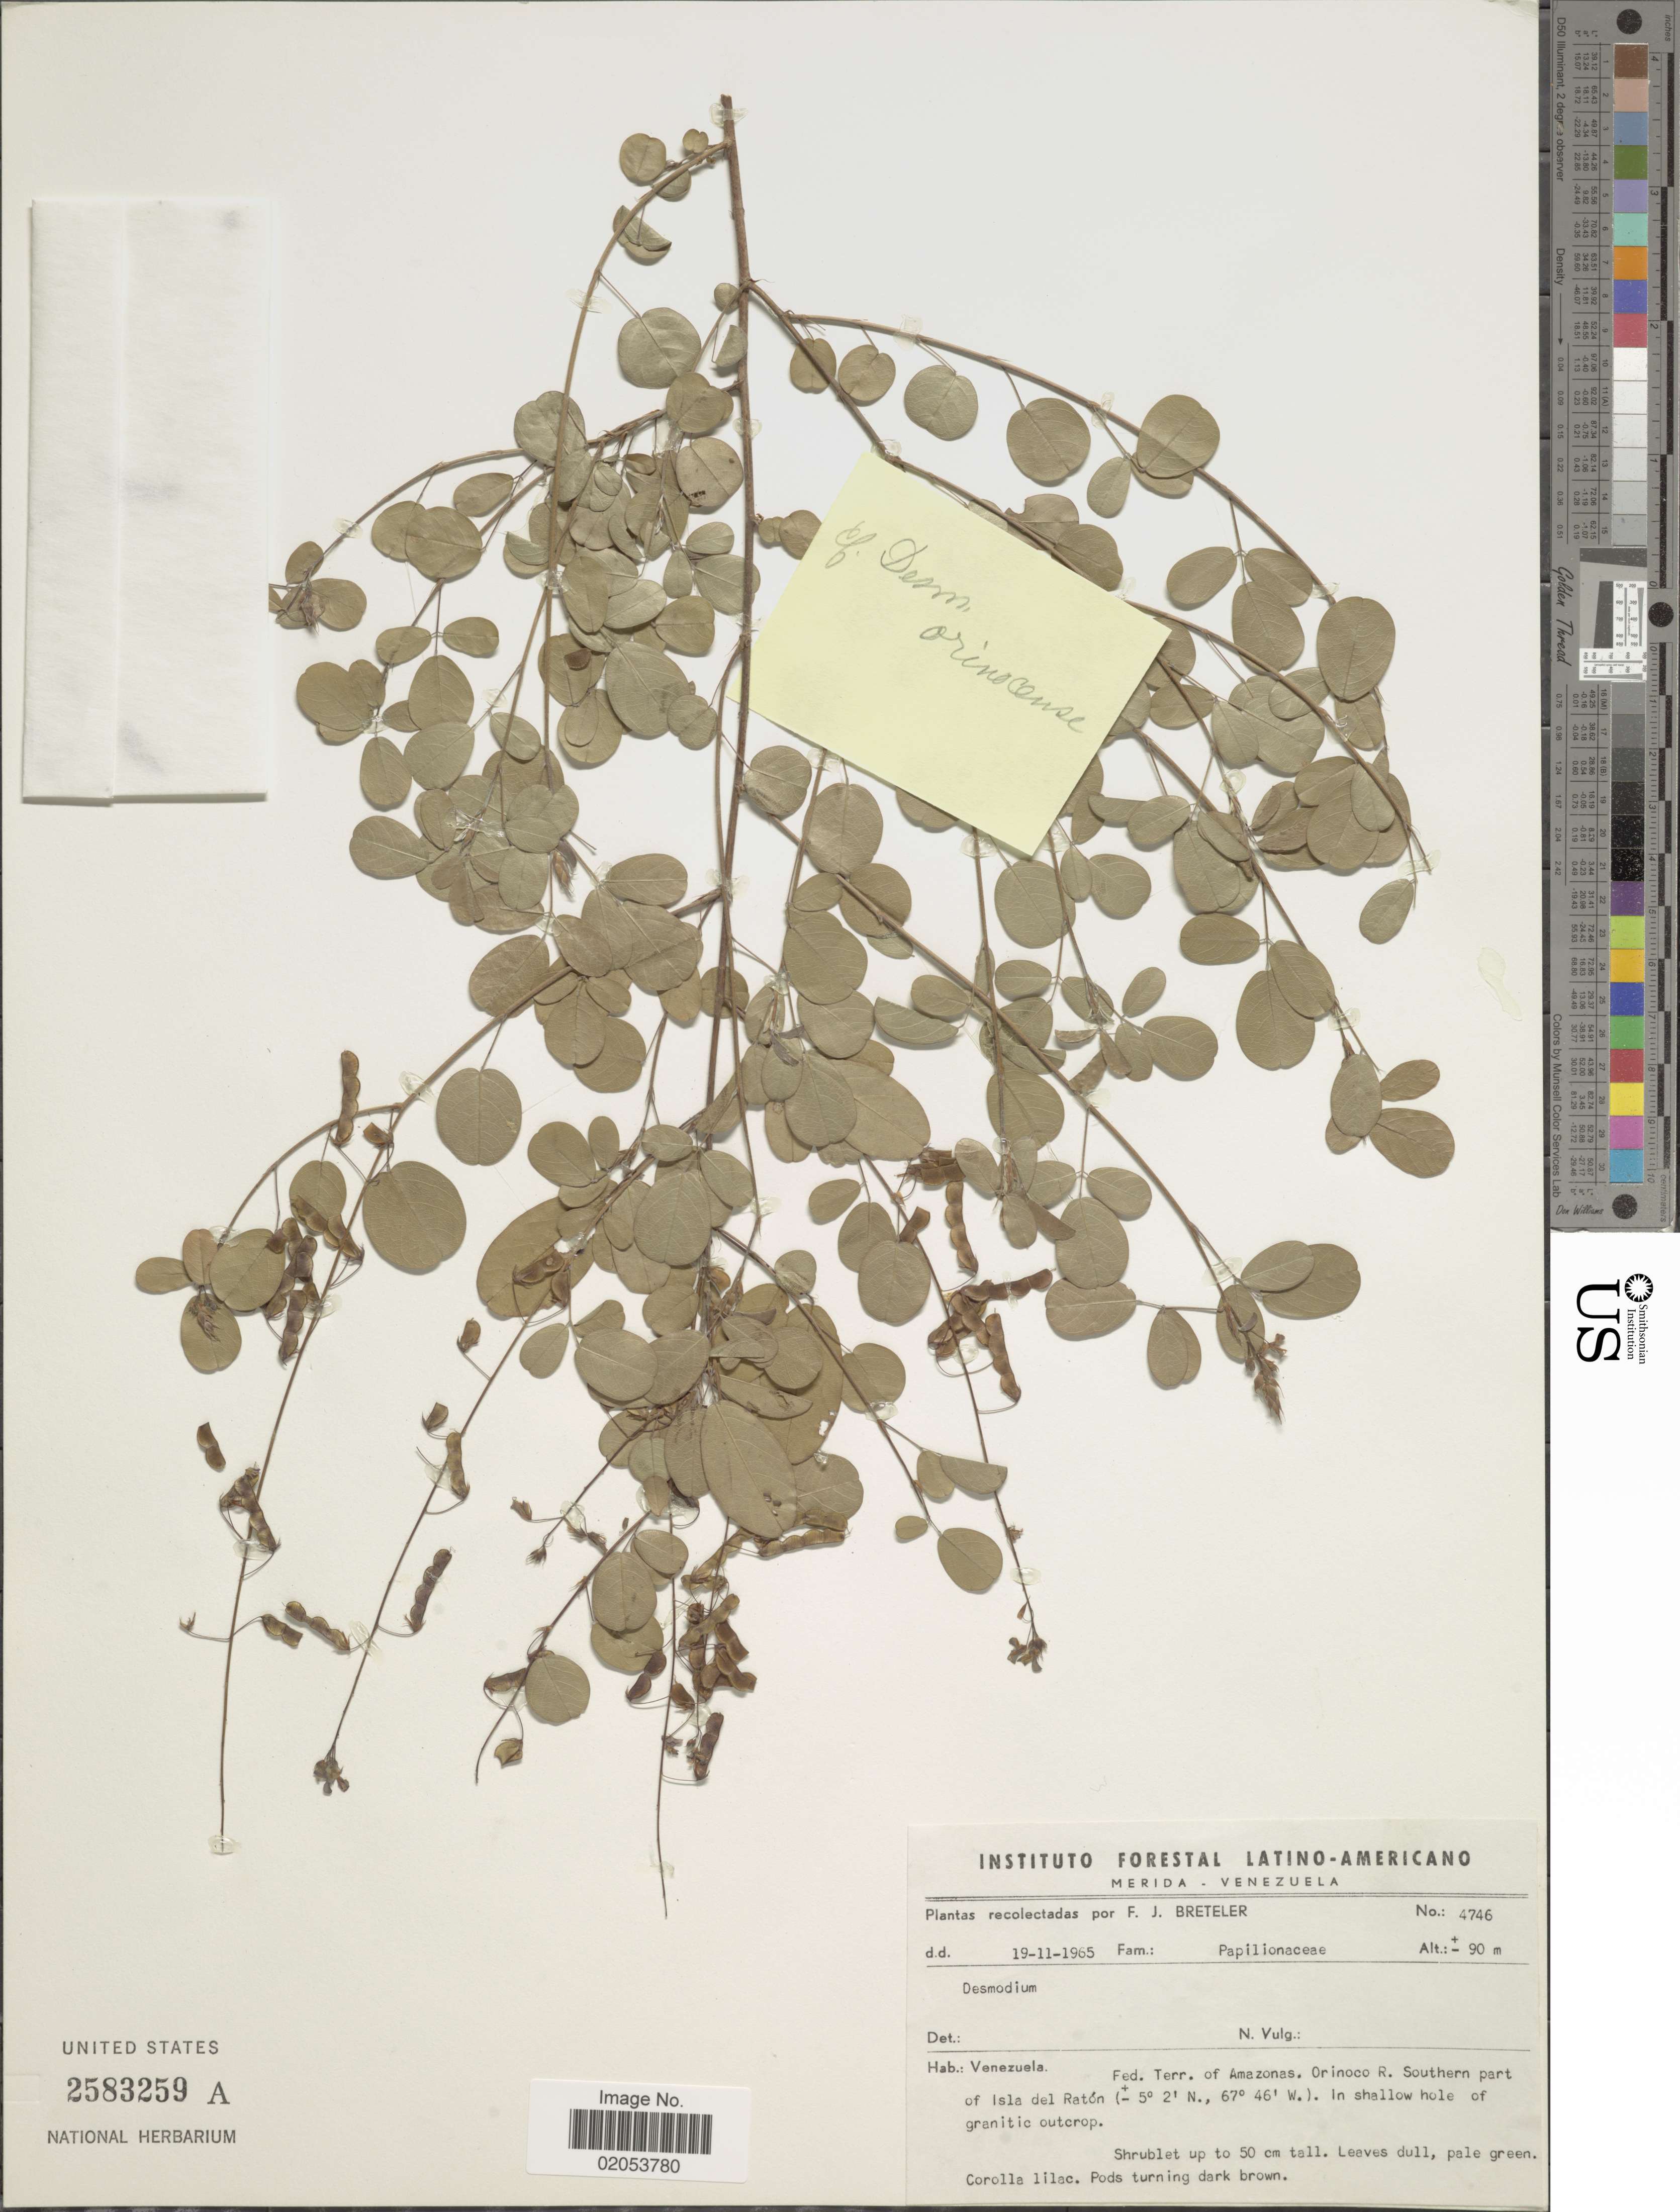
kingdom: Plantae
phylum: Tracheophyta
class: Magnoliopsida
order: Fabales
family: Fabaceae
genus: Desmodium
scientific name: Desmodium orinocense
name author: (DC.) Cuello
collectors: F. J. Breteler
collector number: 4746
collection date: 1965-11-19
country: Venezuela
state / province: Amazonas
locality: Fed. Terr. of Amazonas, Orinoco R. Southern Part of Isla del Raton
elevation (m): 90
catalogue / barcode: US 2583259A